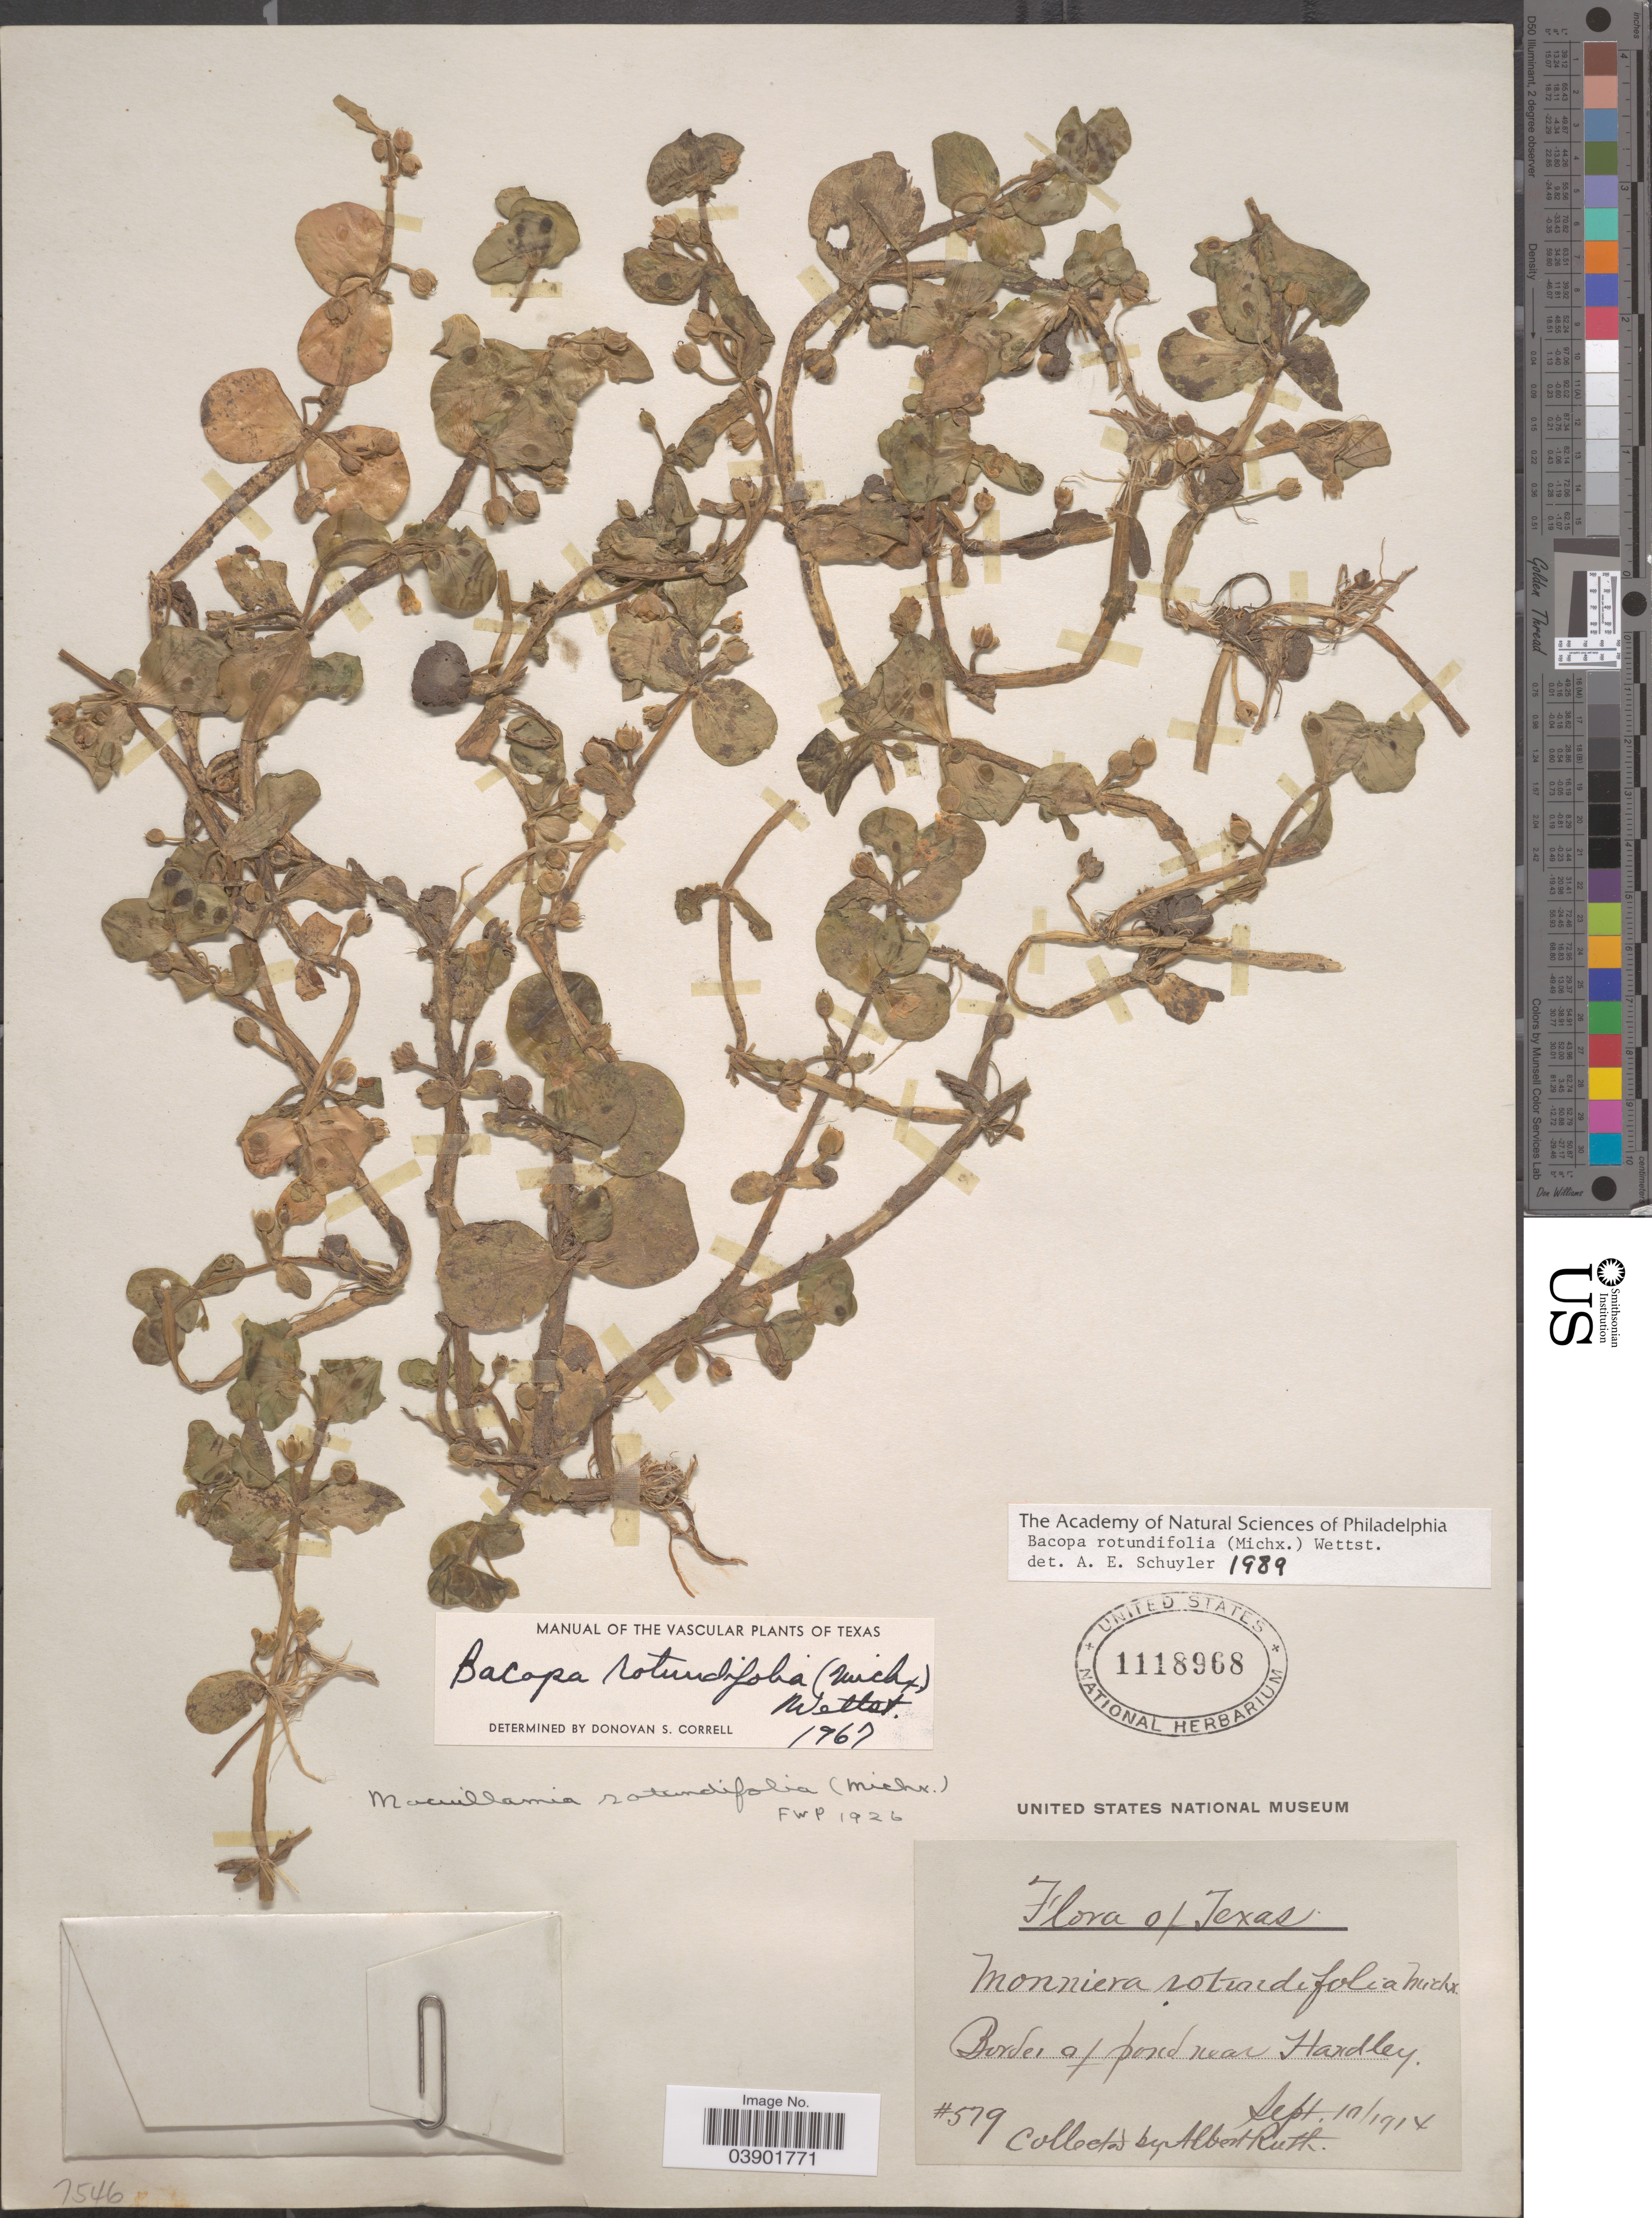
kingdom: Plantae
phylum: Tracheophyta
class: Magnoliopsida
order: Lamiales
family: Plantaginaceae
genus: Bacopa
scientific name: Bacopa rotundifolia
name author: (Michx.) Wettst.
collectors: A. Ruth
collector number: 579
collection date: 1914-09-10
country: United States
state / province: Texas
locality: Border of pond near Hardley.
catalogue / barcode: US 1118968